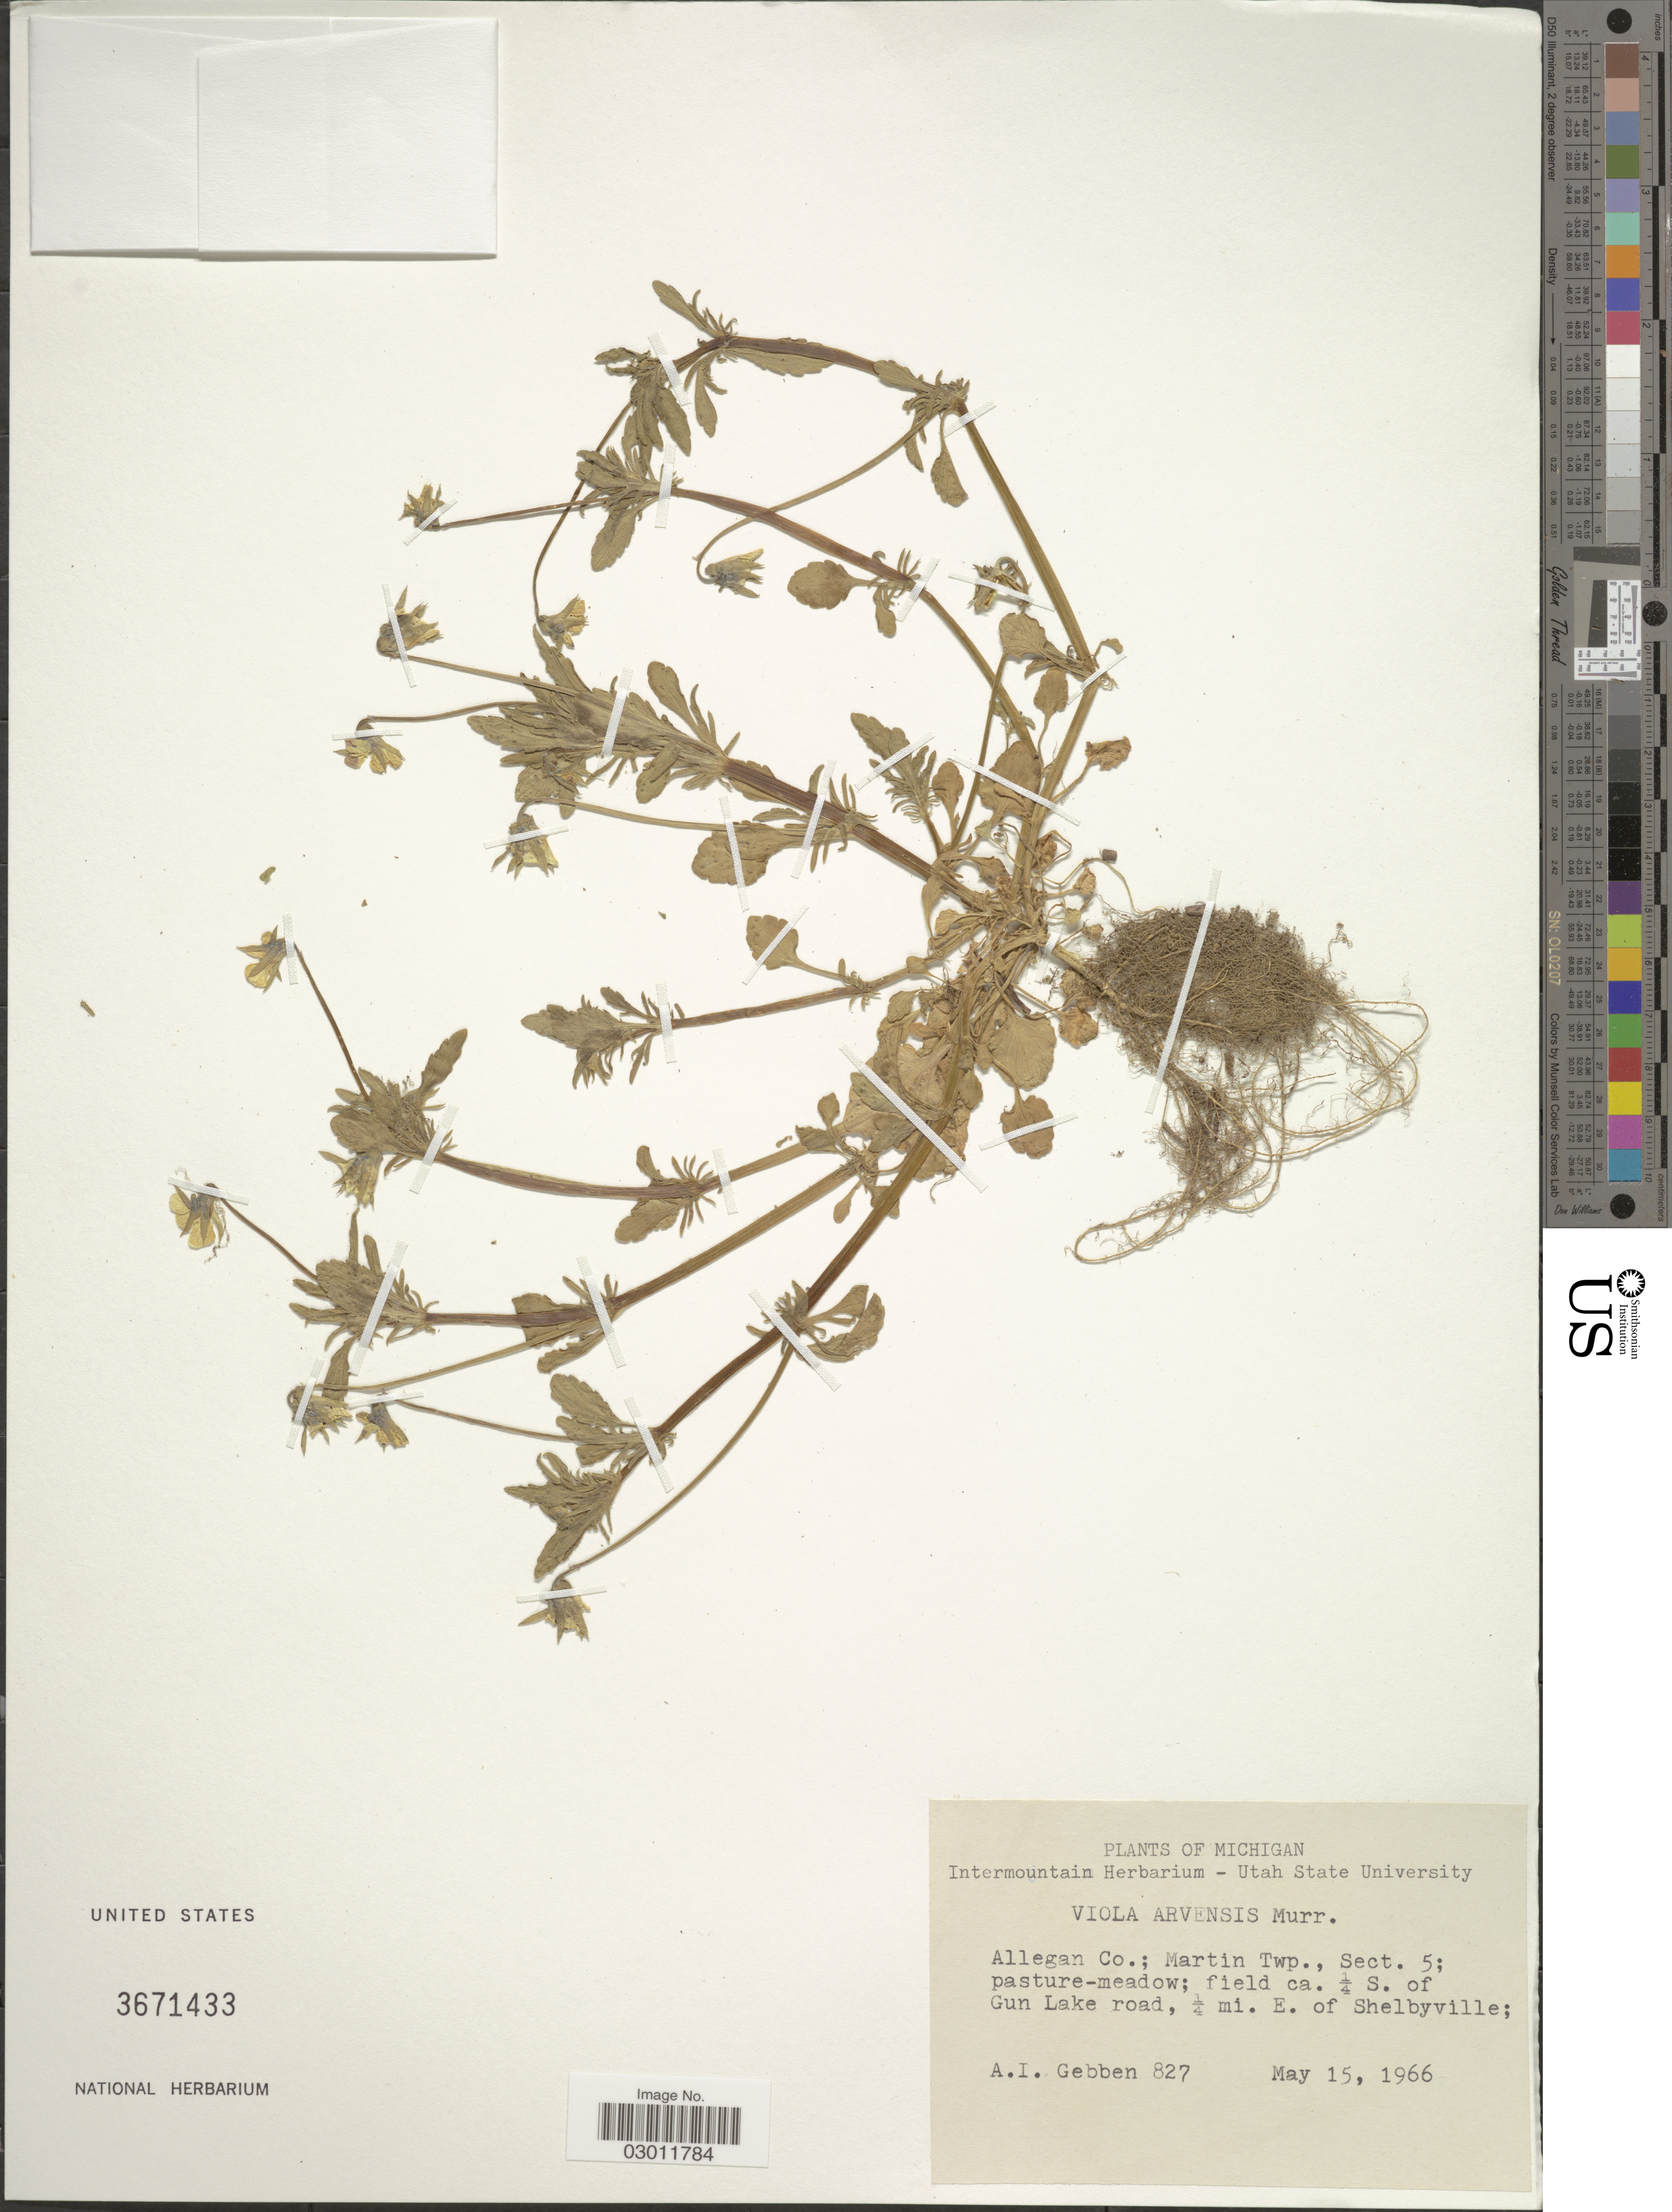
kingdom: Plantae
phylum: Tracheophyta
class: Magnoliopsida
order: Malpighiales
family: Violaceae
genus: Viola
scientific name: Viola arvensis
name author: Murray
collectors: A. Gebben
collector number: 827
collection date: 1966-05-15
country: United States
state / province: Michigan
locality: Allegan Co.; Martin Twp., Sect. 5; field ca. ¼ S. of Gun Lake road, ¼ mi. E. of Shelbyville.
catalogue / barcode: US 3671433